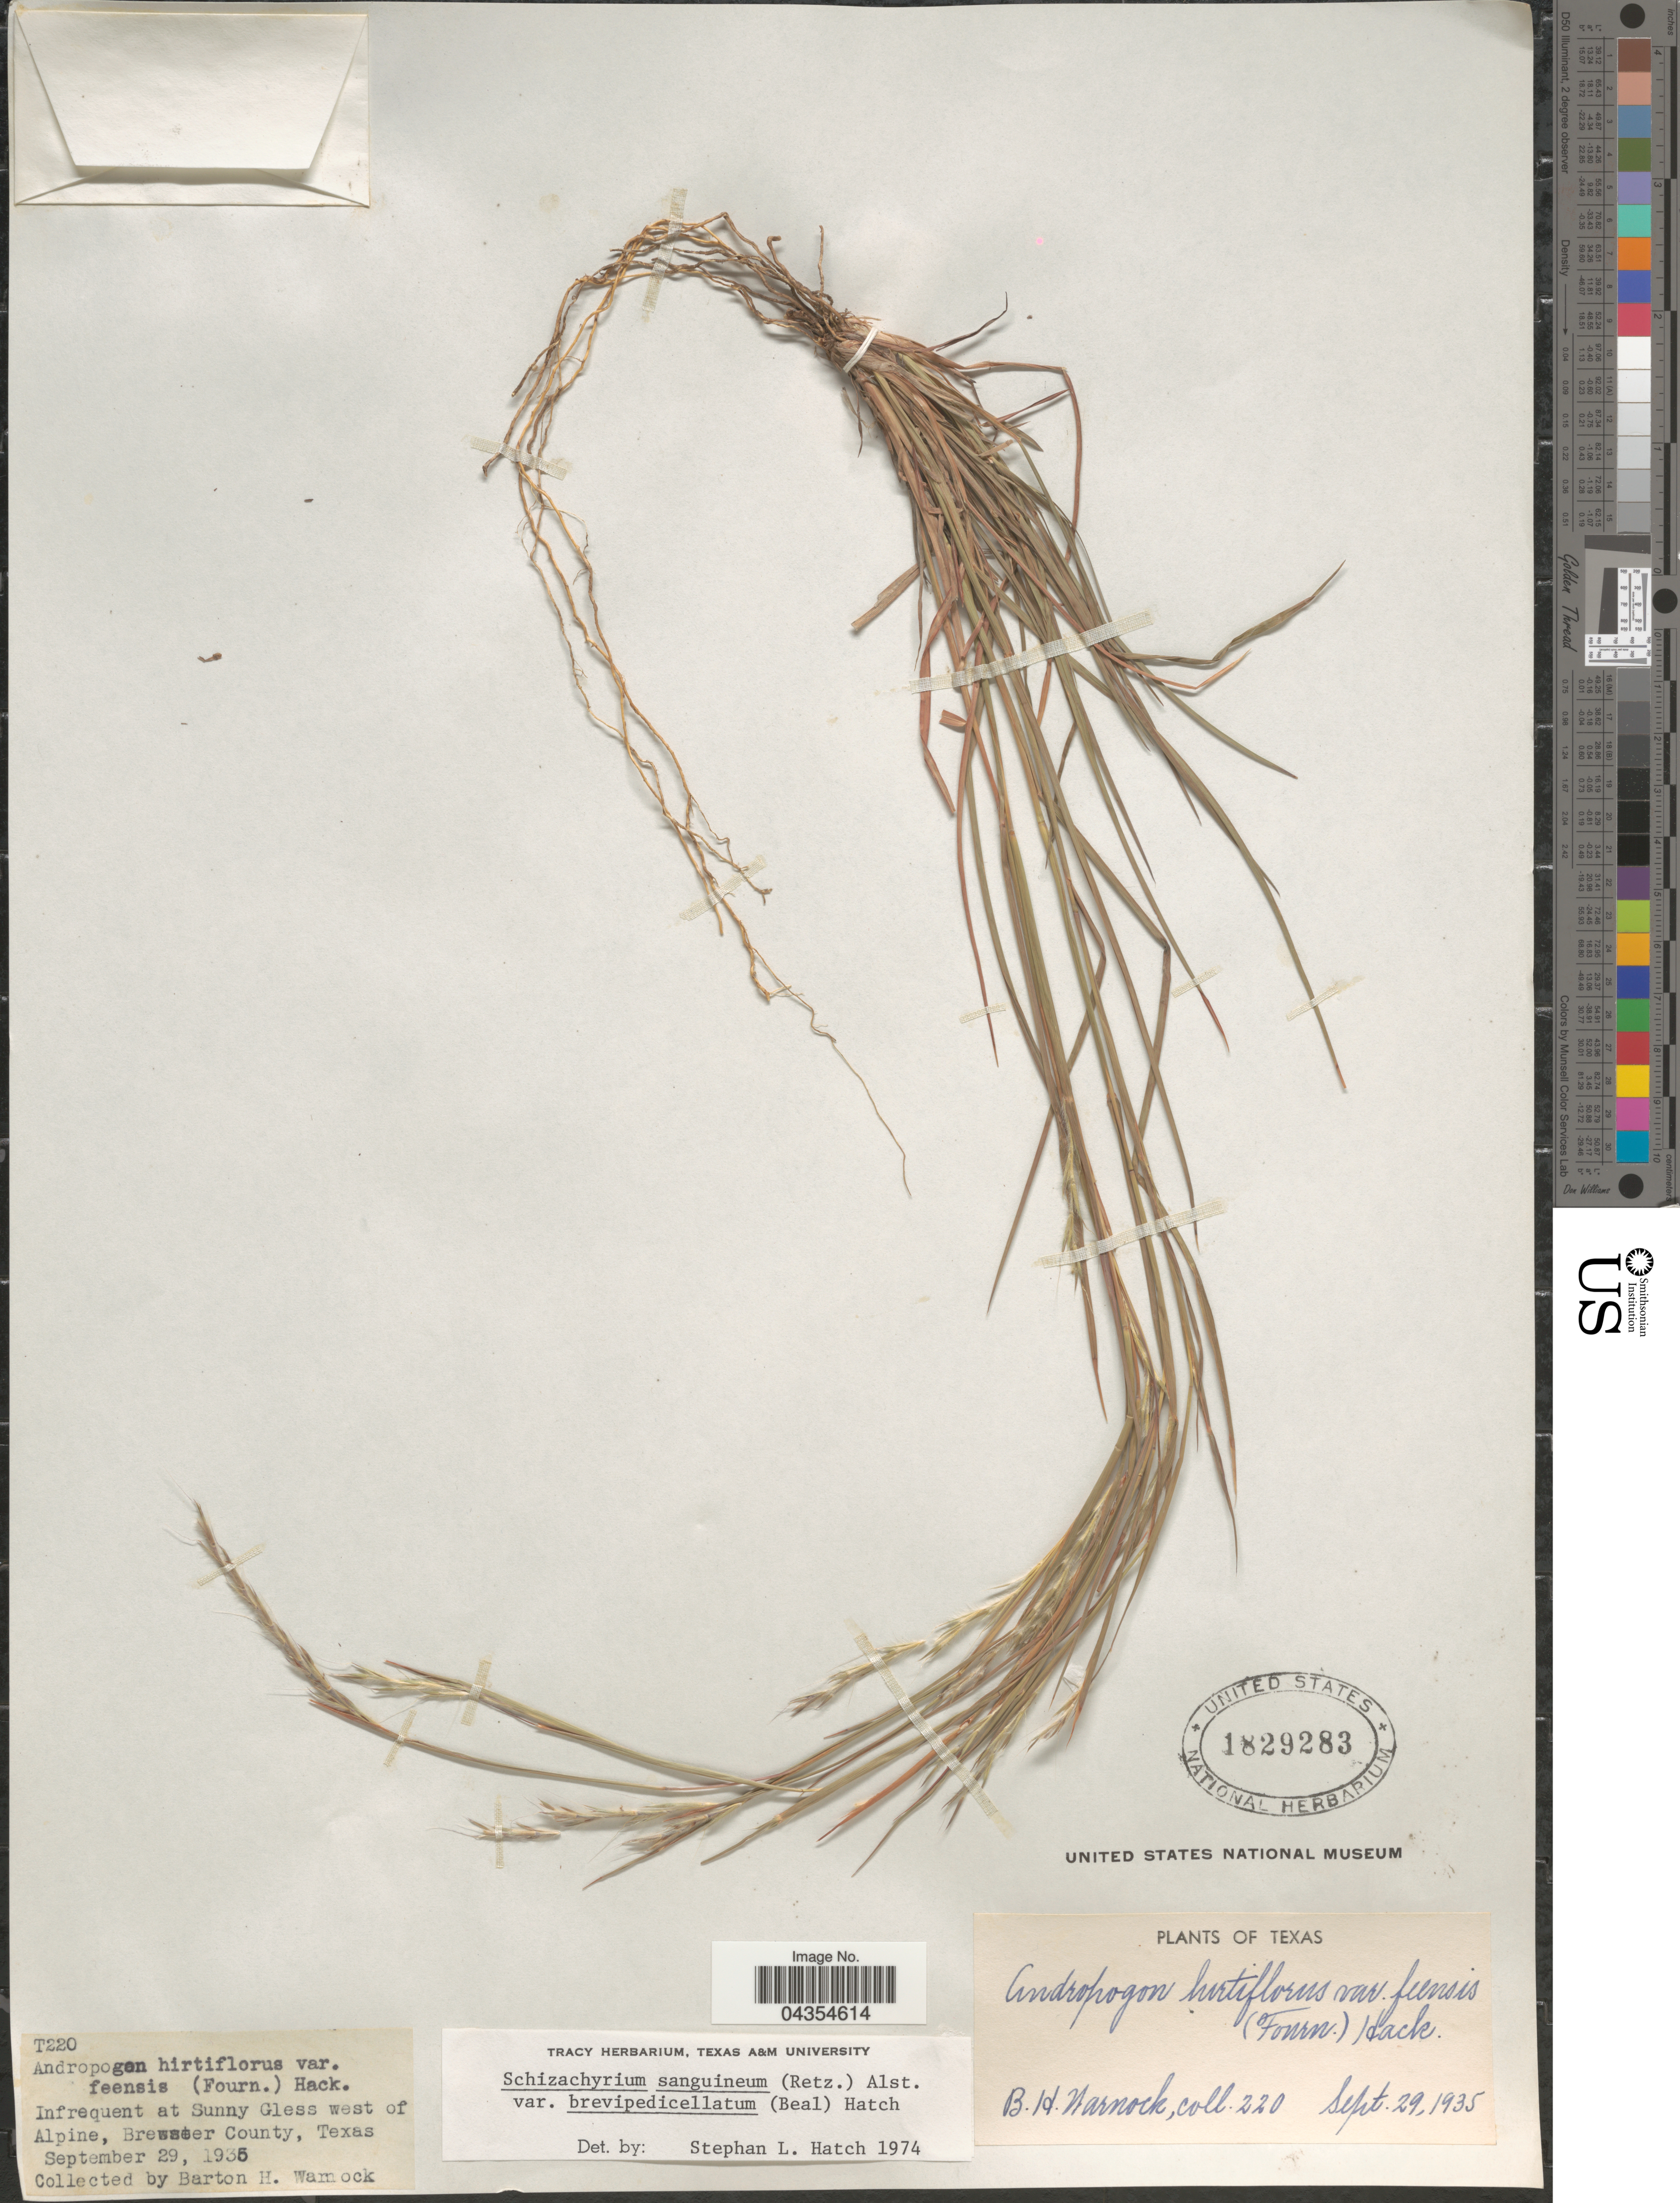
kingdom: Plantae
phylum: Tracheophyta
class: Liliopsida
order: Poales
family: Poaceae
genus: Schizachyrium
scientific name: Schizachyrium sanguineum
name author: (Retz.) Alston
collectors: B. H. Warnock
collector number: T220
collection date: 1935-09-29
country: United States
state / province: Texas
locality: Infrequent at Sunny Gless west of Alpine, Brewster County.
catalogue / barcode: US 1829283